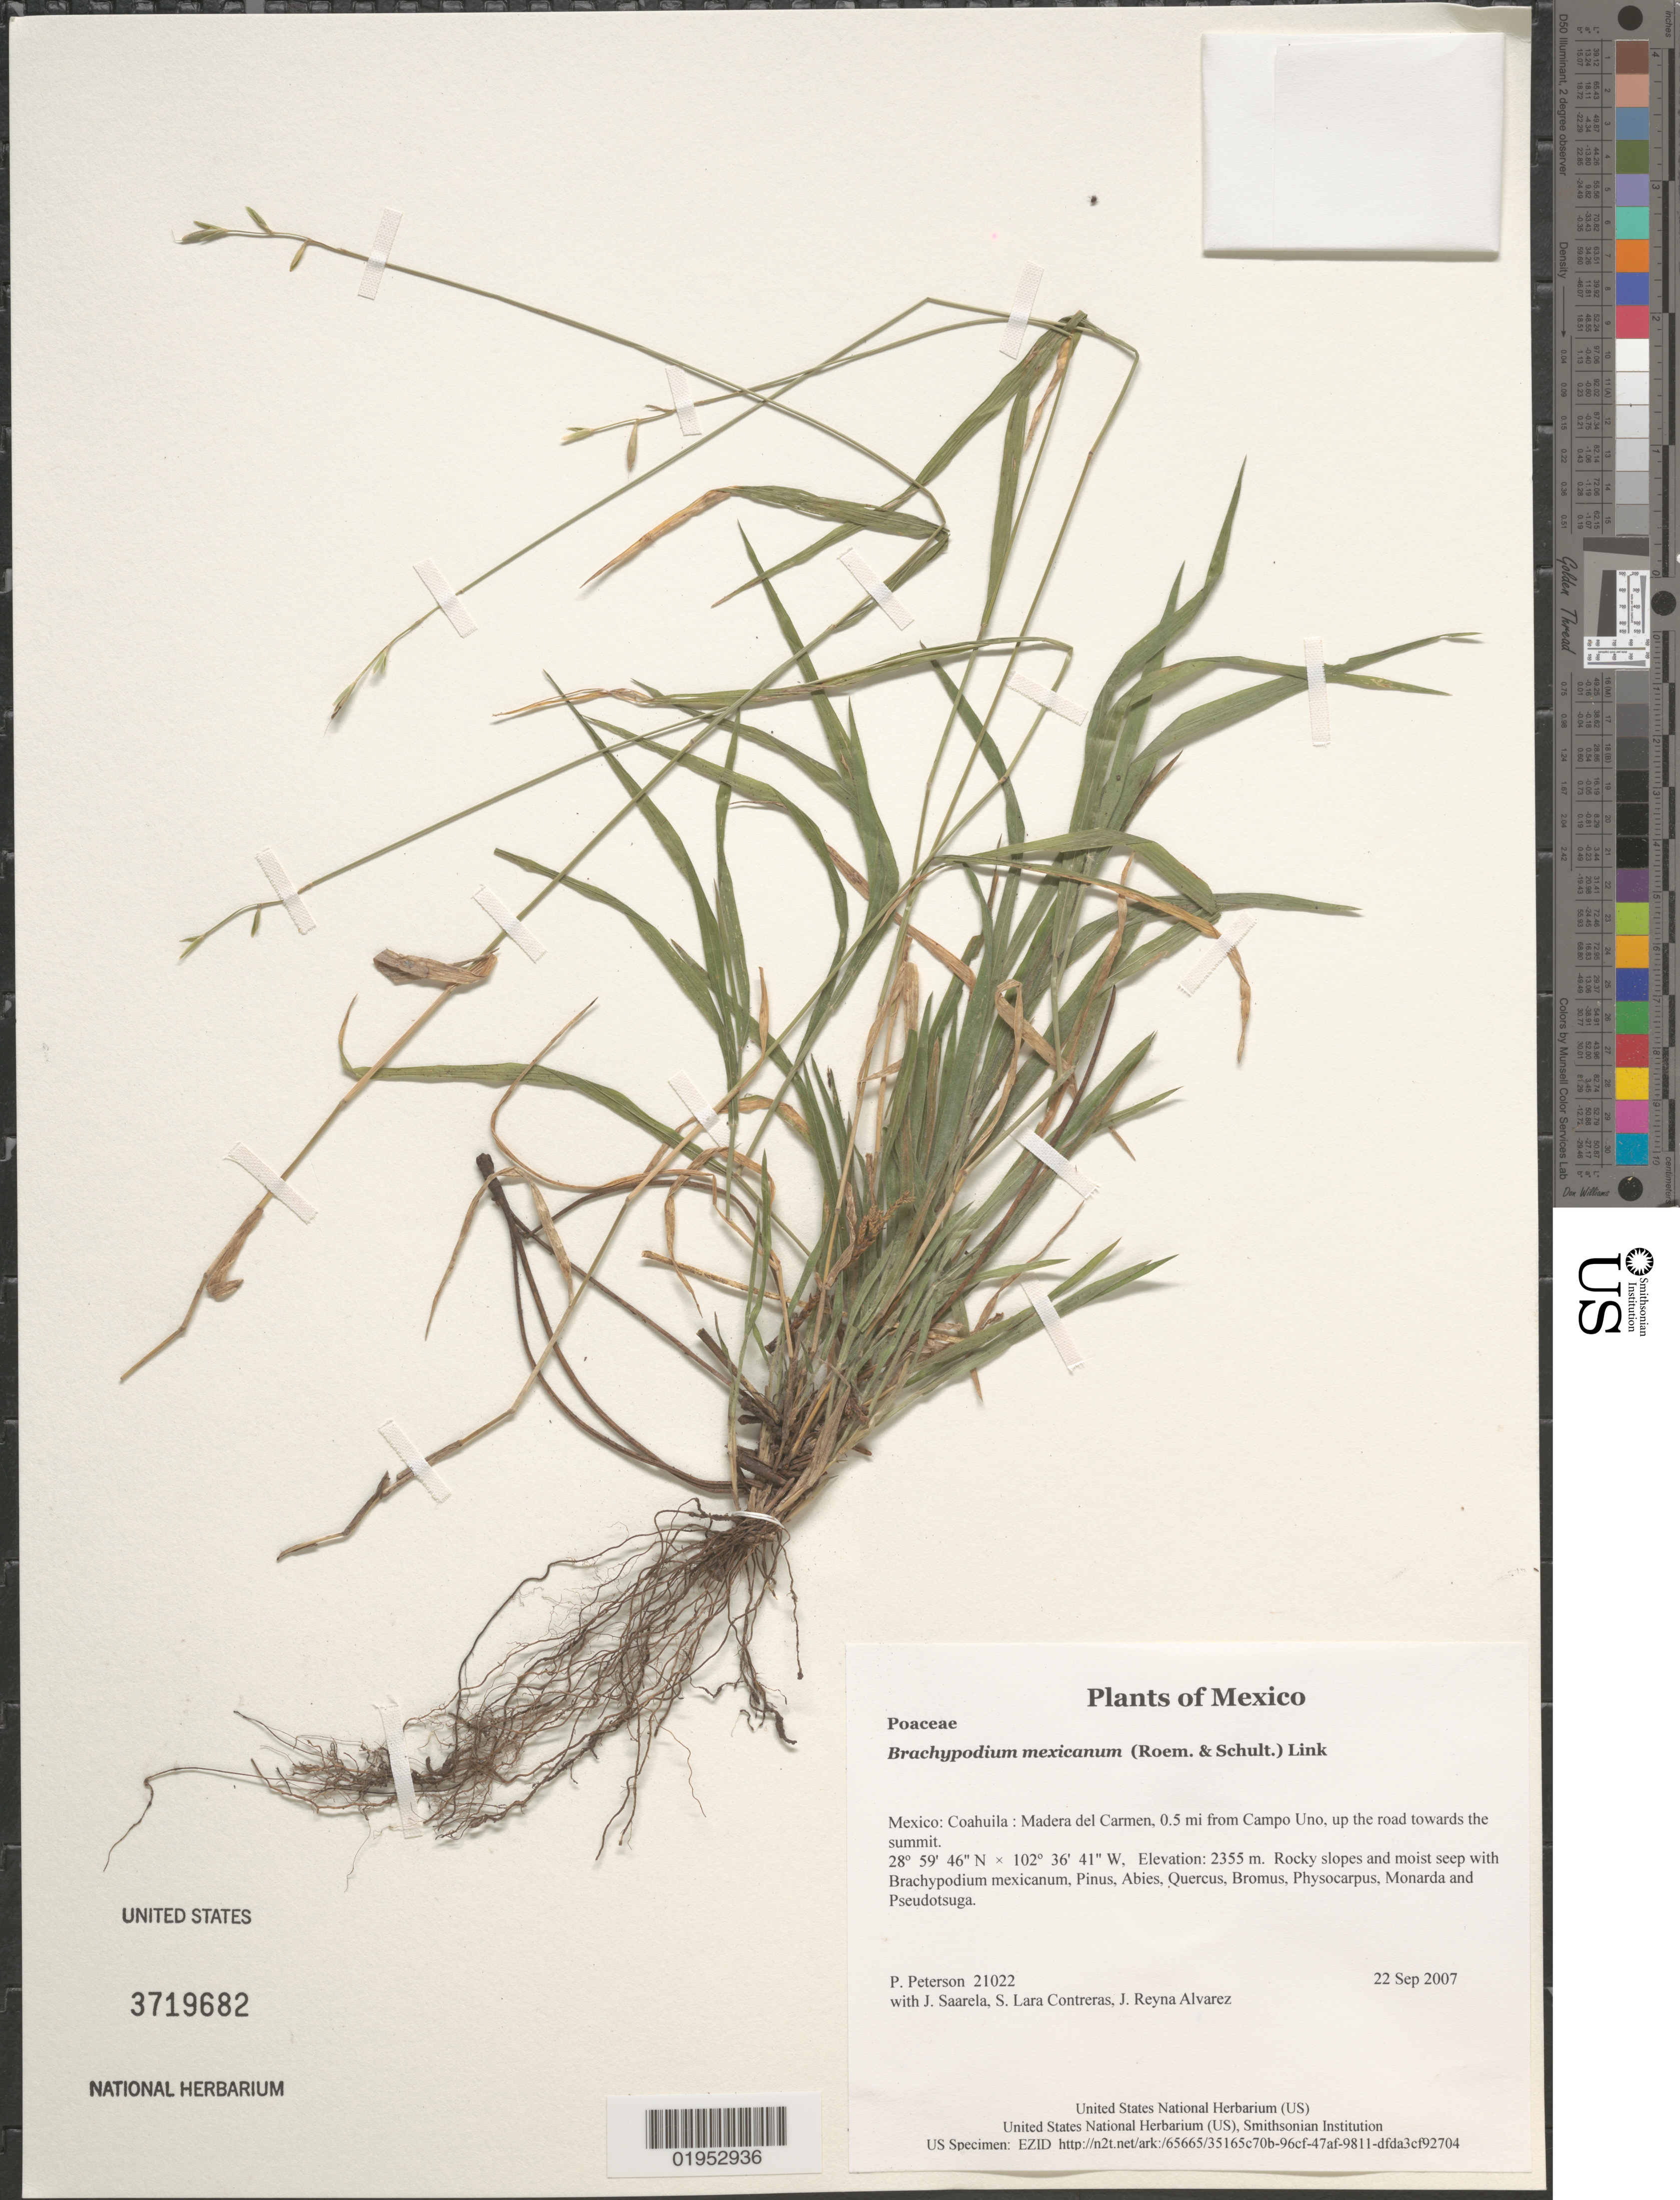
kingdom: Plantae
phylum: Tracheophyta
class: Liliopsida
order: Poales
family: Poaceae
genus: Brachypodium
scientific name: Brachypodium mexicanum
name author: (Roem. & Schult.) Link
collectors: P. M. Peterson, J. Saarela, S. Lara Contreras & J. Reyna Alvarez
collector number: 21022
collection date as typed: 22 Sep 2007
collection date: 2007-09-22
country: Mexico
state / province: Coahuila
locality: Madera del Carmen, 0.5 mi from Campo Uno, up the road towards the summit.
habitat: Rocky slopes and moist seep with Brachypodium mexicanum, Pinus, Abies, Quercus, Bromus, Physocarpus, Monarda and Pseudotsuga.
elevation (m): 2355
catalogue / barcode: US 3719682